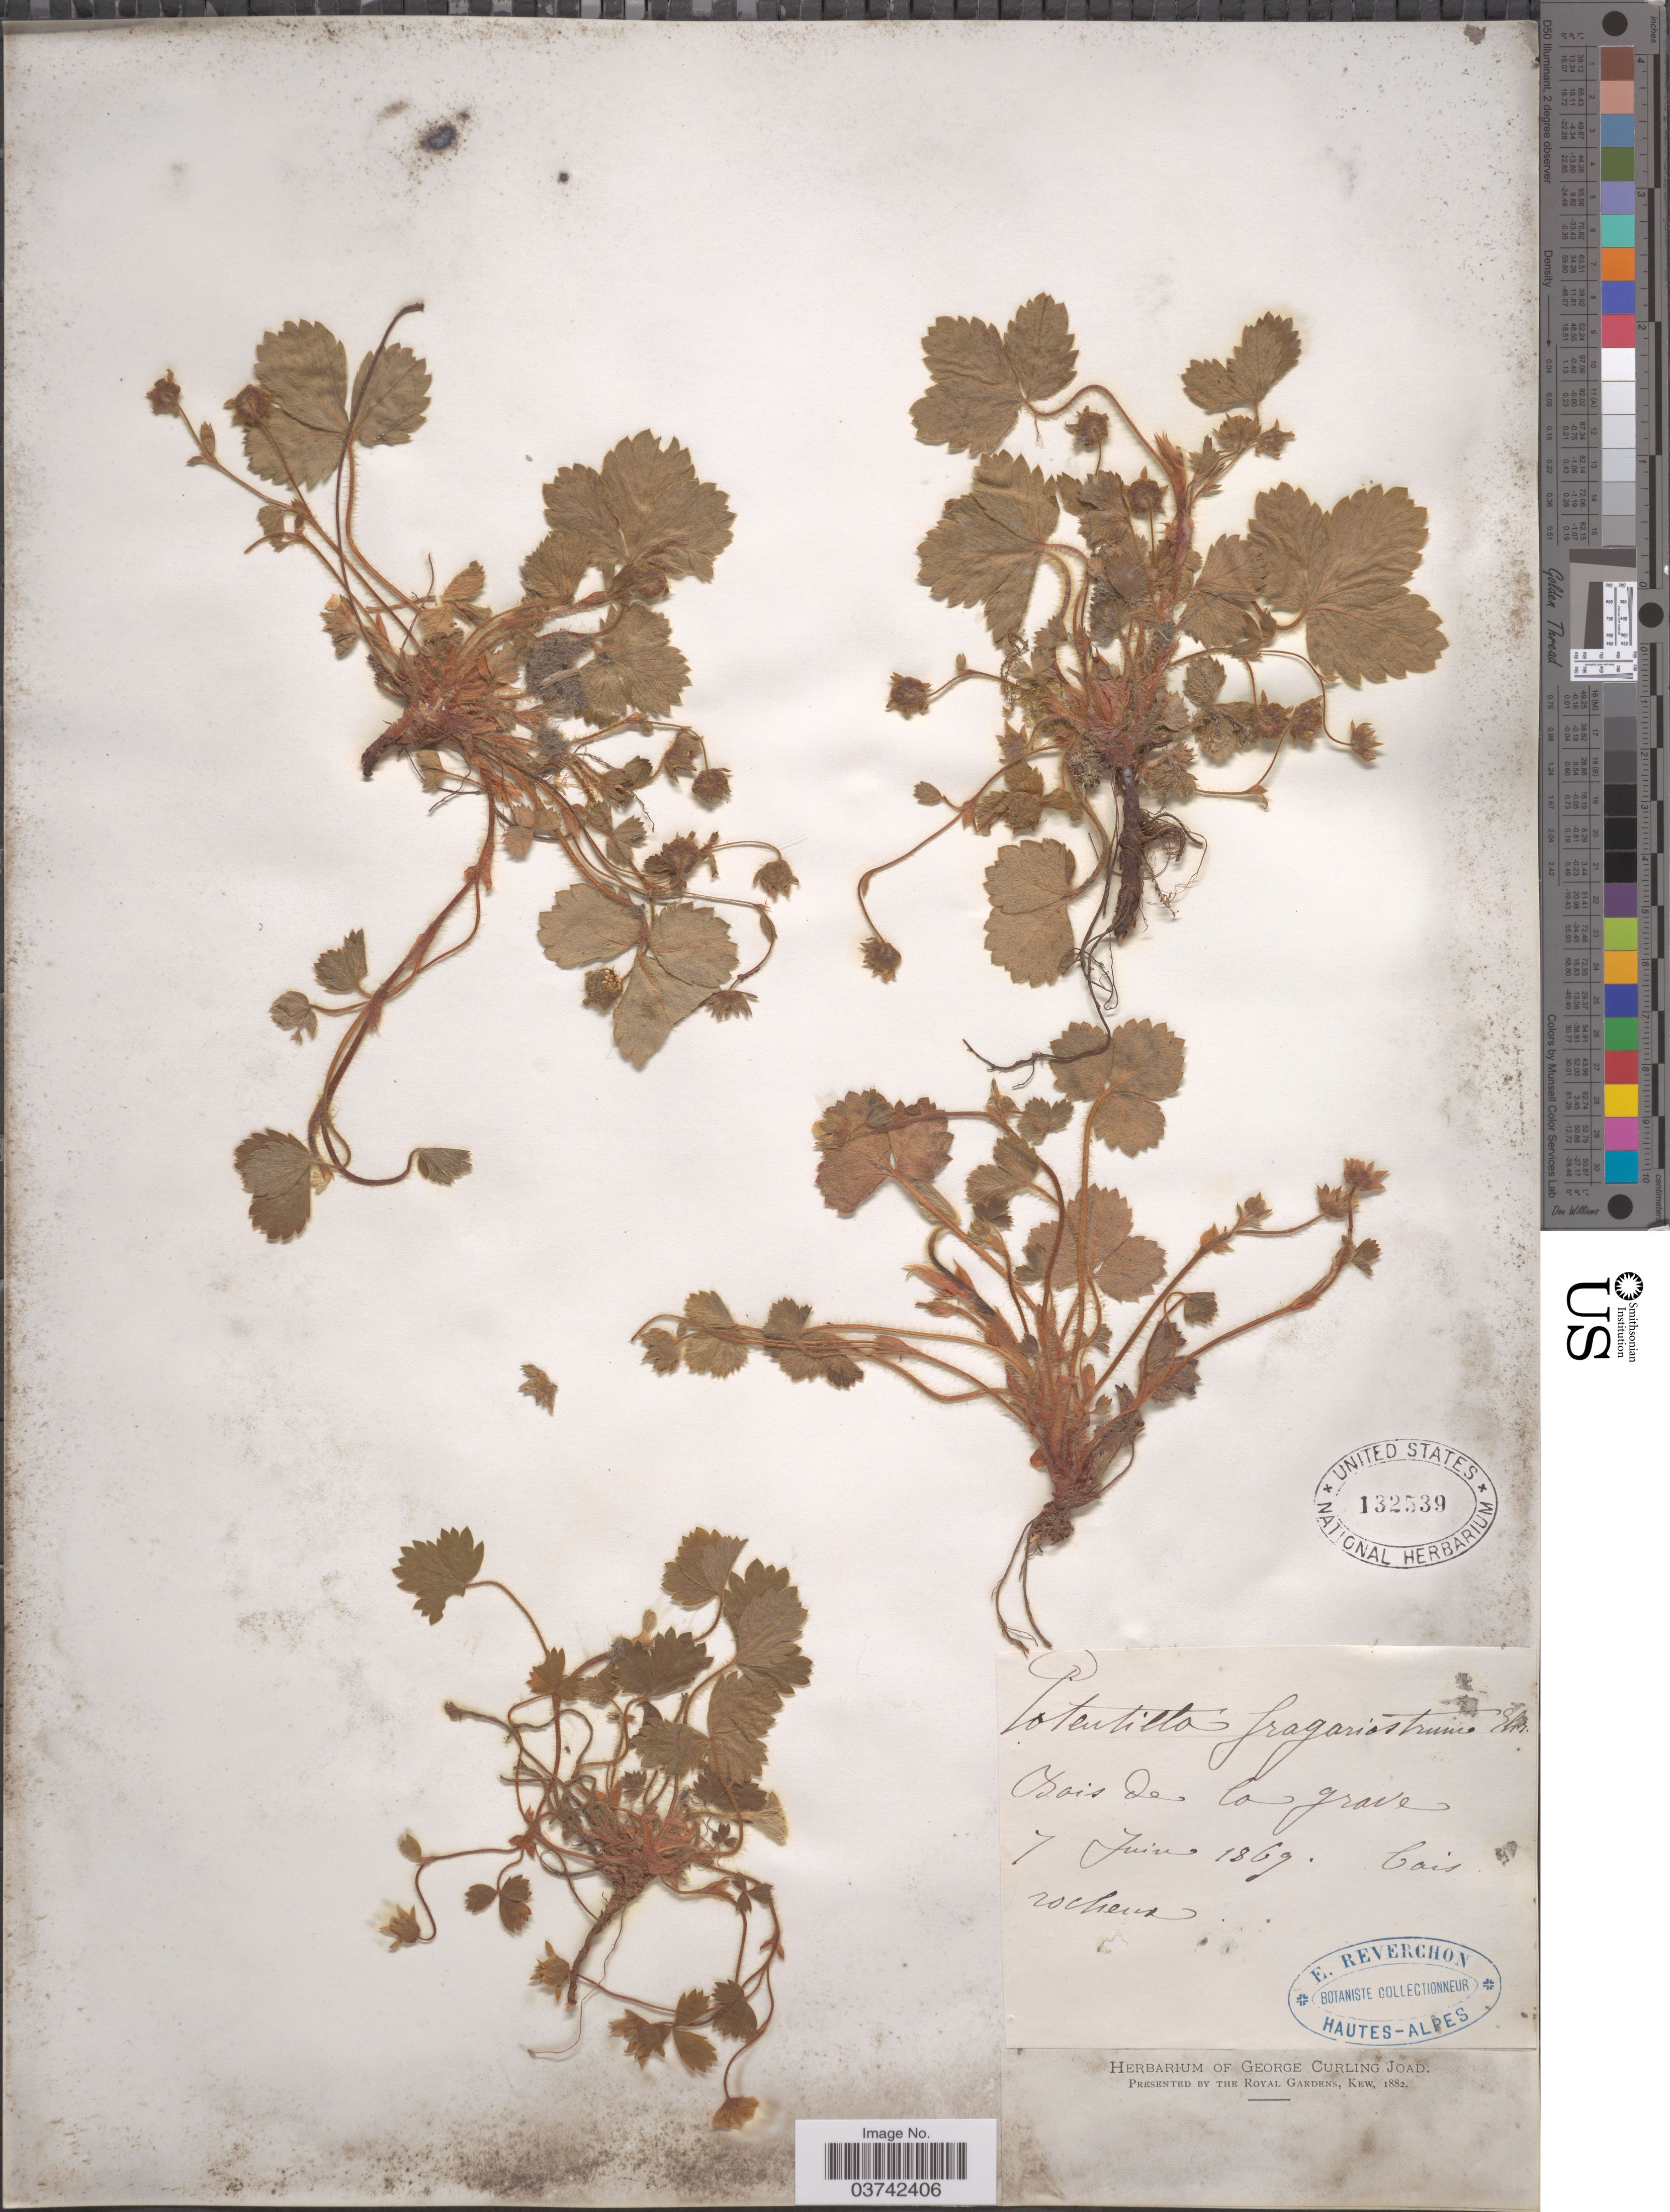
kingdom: Plantae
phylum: Tracheophyta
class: Magnoliopsida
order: Rosales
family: Rosaceae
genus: Potentilla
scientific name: Potentilla fragariastrum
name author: Ehrh. ex Pers.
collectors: E. Reverchon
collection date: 1869-06-07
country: France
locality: Bois de la Grave.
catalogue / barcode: US 132539